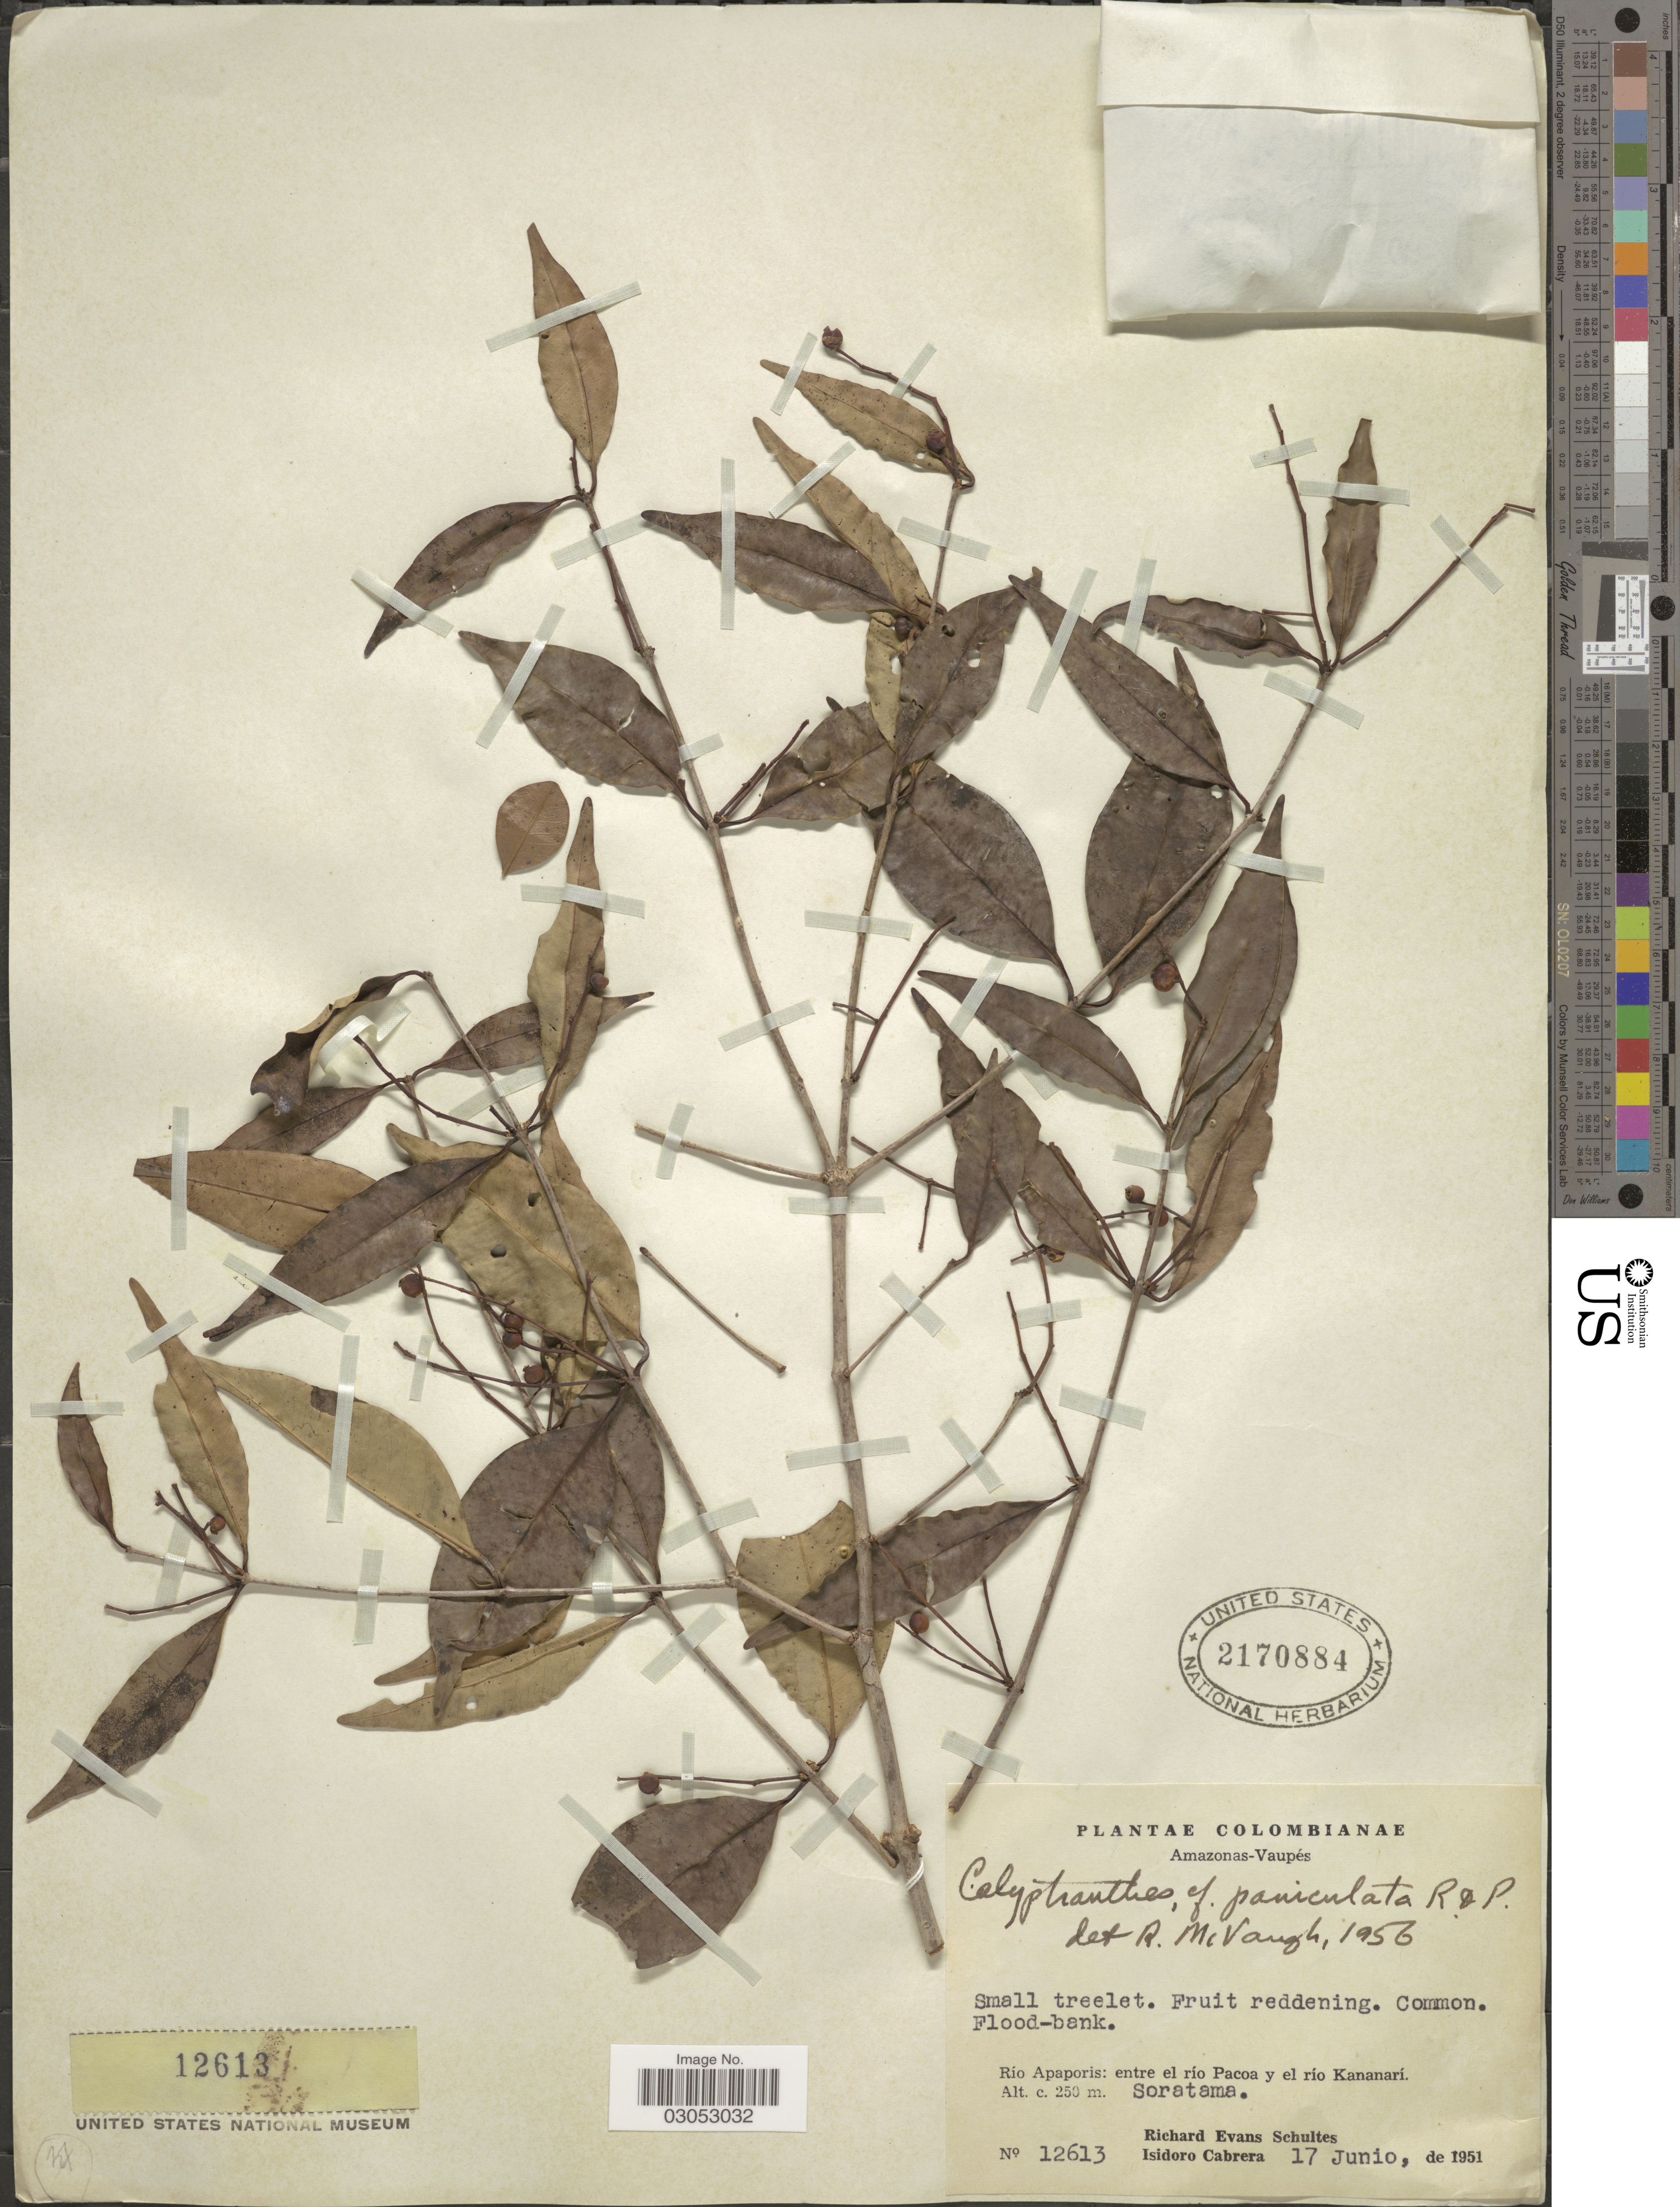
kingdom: Plantae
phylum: Tracheophyta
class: Magnoliopsida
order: Myrtales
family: Myrtaceae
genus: Myrcia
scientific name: Myrcia megapaniculata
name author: A.R. Lourenço & E. Lucas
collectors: R. E. Schultes & I. Cabrera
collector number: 12613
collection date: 1951-06-17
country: Colombia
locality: Amazonas-Vaupés, Río Apaporis: entre el Río Pacoa y el río Kananarí, Soratama.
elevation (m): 250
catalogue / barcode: US 2170884